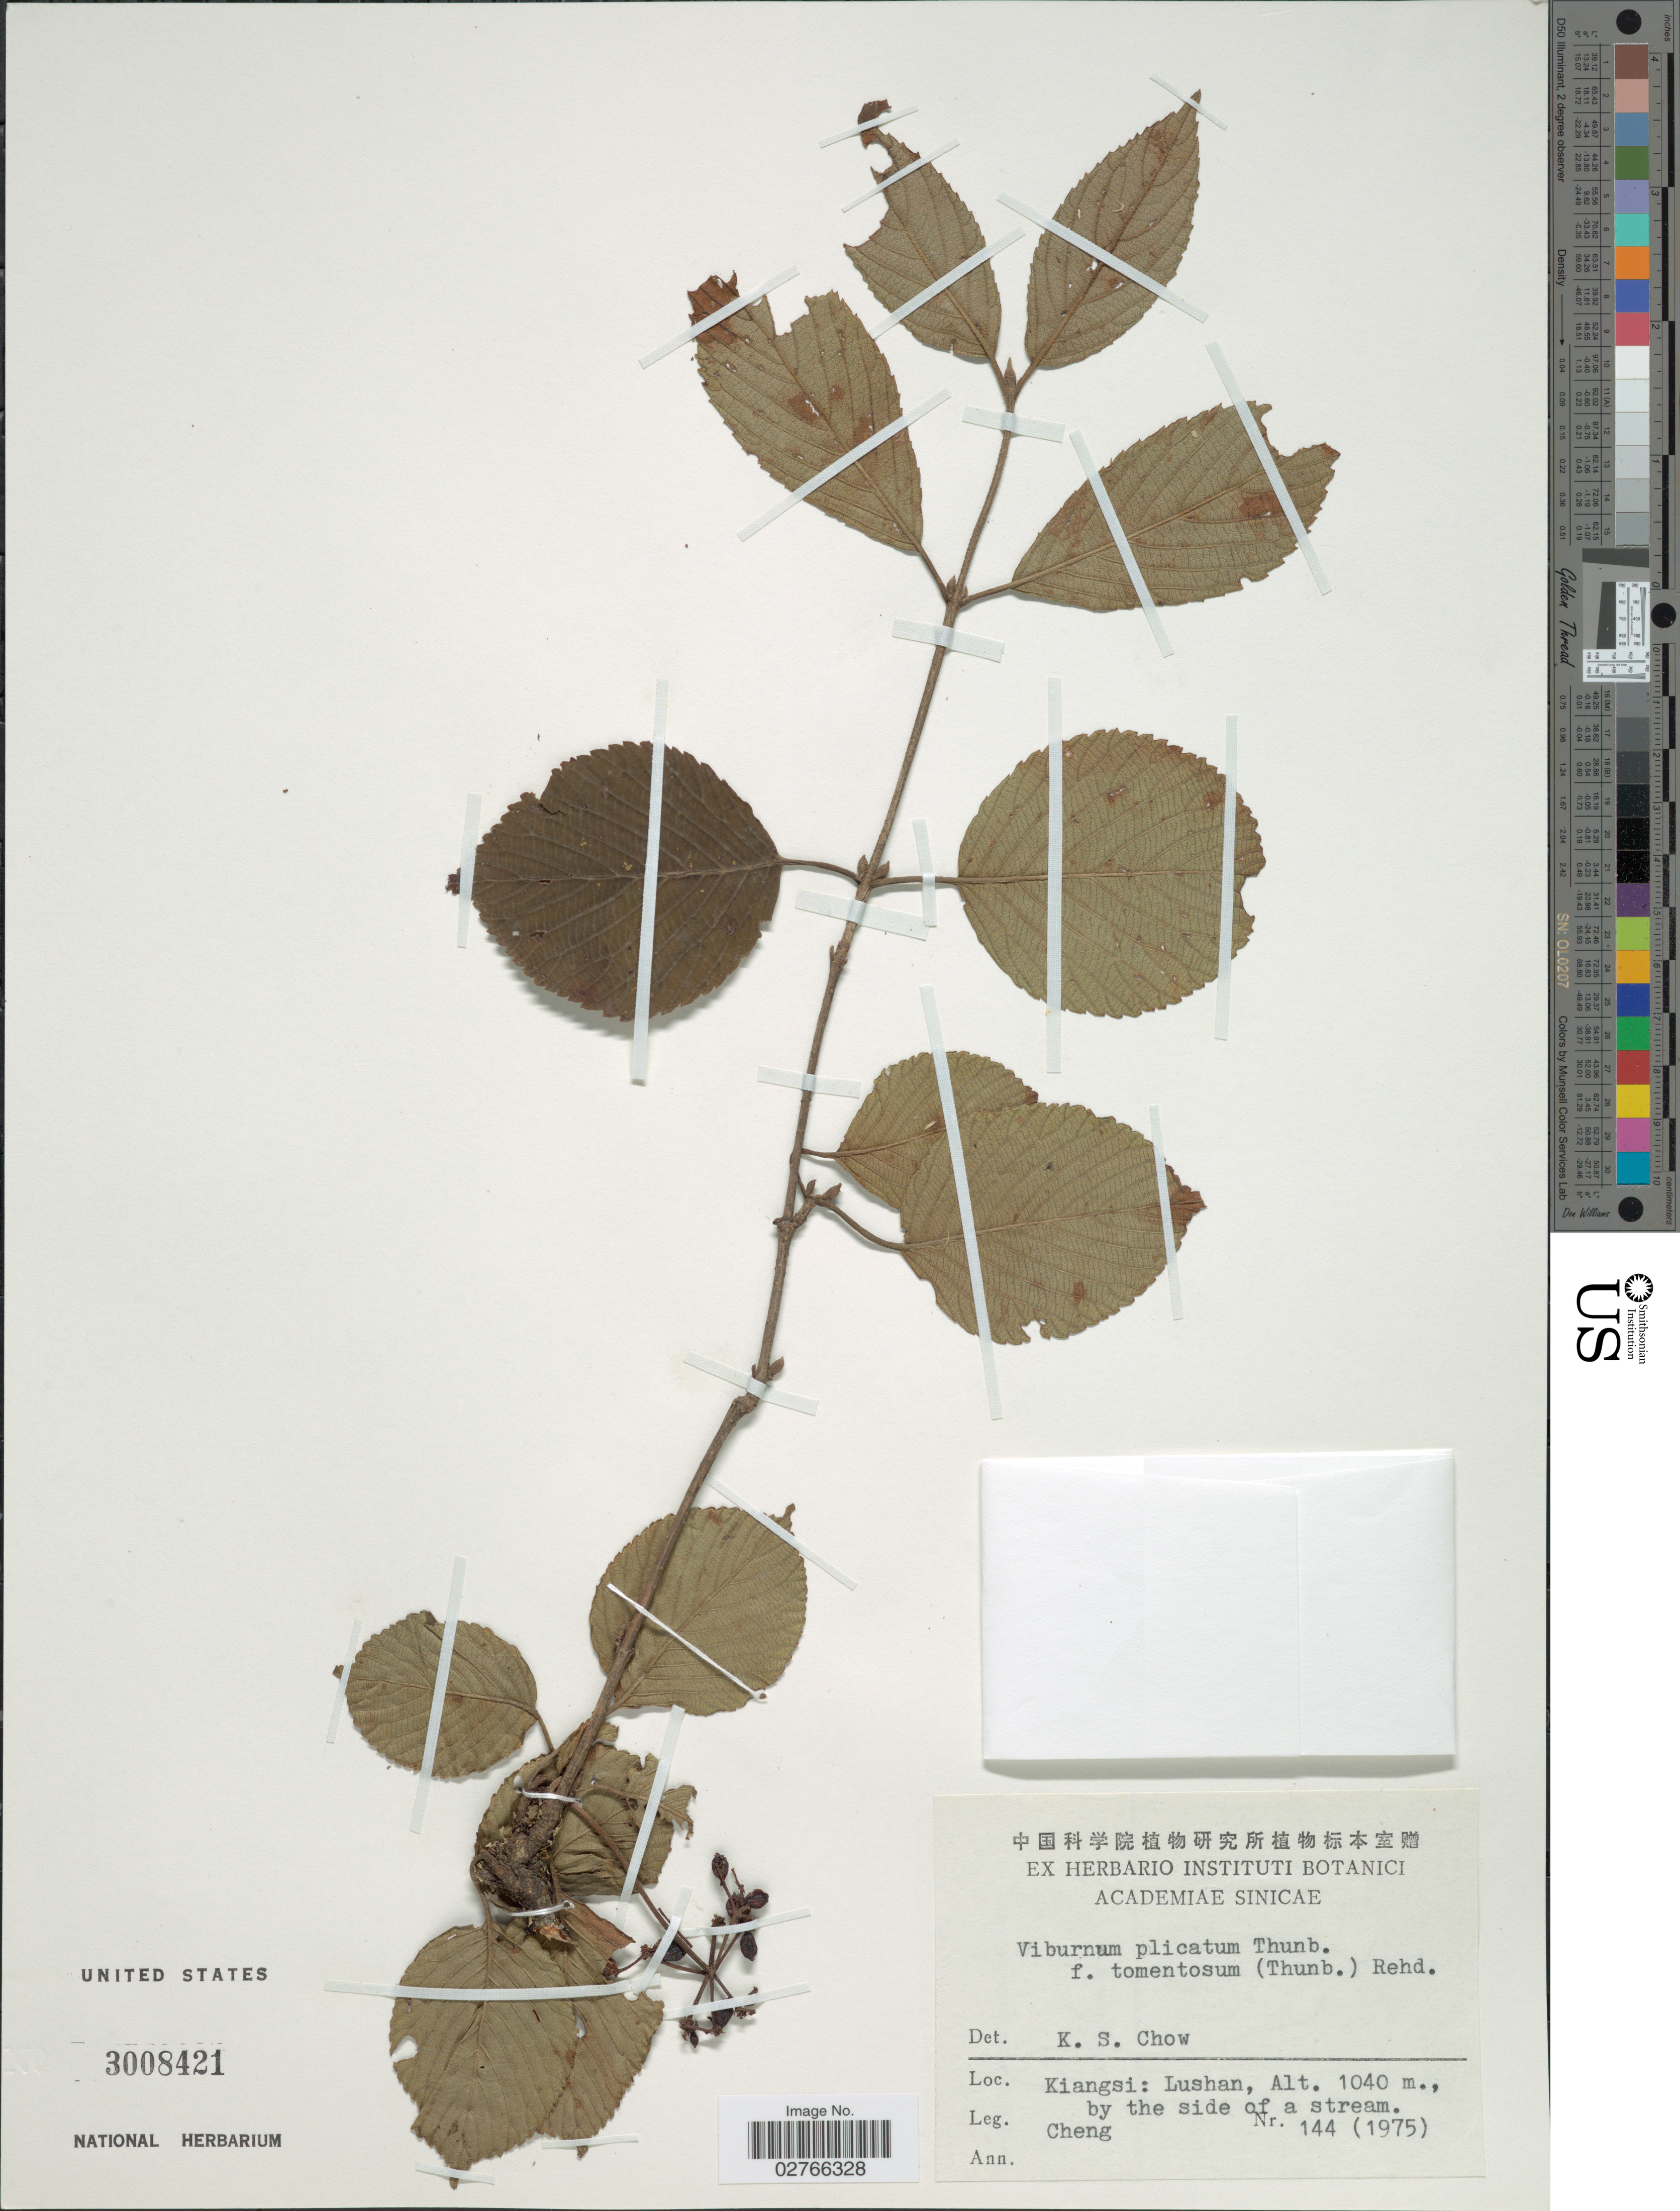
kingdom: Plantae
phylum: Tracheophyta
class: Magnoliopsida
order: Dipsacales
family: Viburnaceae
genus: Viburnum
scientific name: Viburnum plicatum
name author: Thunb.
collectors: -. Cheng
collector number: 144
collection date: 1975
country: China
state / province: Jiangxi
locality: Kiangsi: Lushan.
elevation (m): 1040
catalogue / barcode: US 3008421